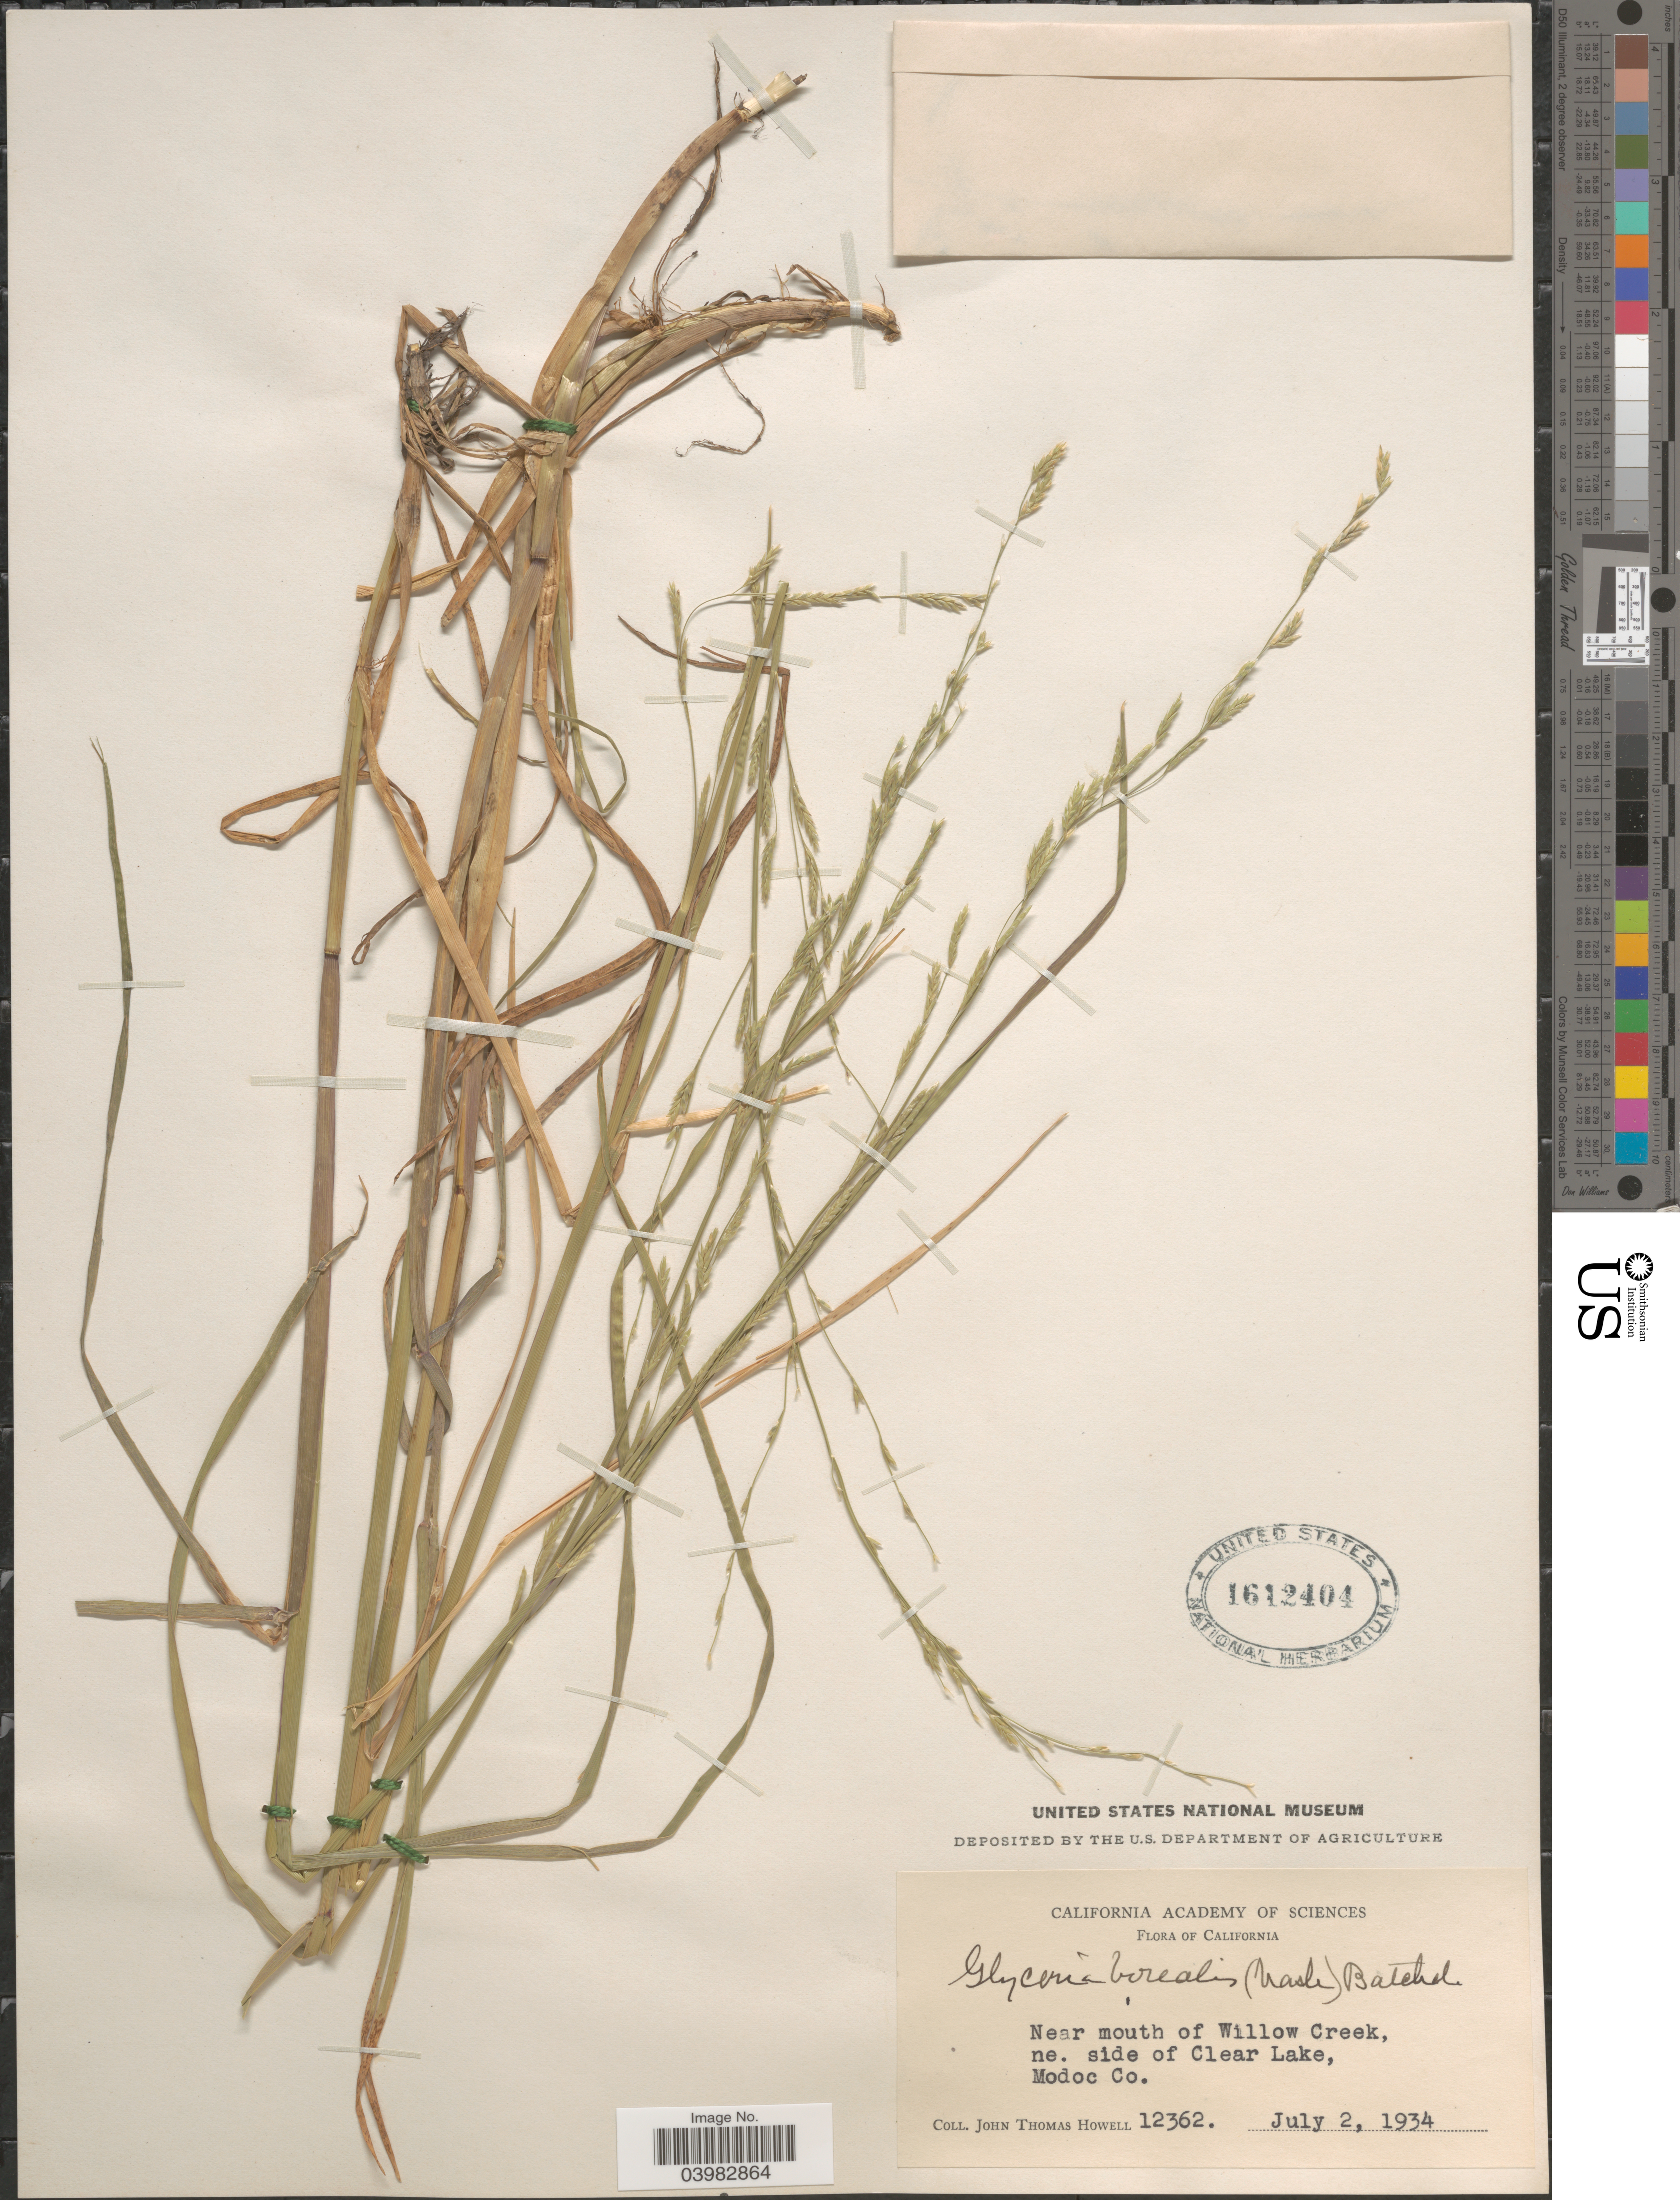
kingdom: Plantae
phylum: Tracheophyta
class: Liliopsida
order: Poales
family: Poaceae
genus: Glyceria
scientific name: Glyceria borealis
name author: (Nash) Batchelder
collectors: J. T. Howell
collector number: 12362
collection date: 1934-07-02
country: United States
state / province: California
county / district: Modoc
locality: Near mouth of Willow Creek, ne. side of Clear Lake, Modoc Co.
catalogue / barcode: US 1612404